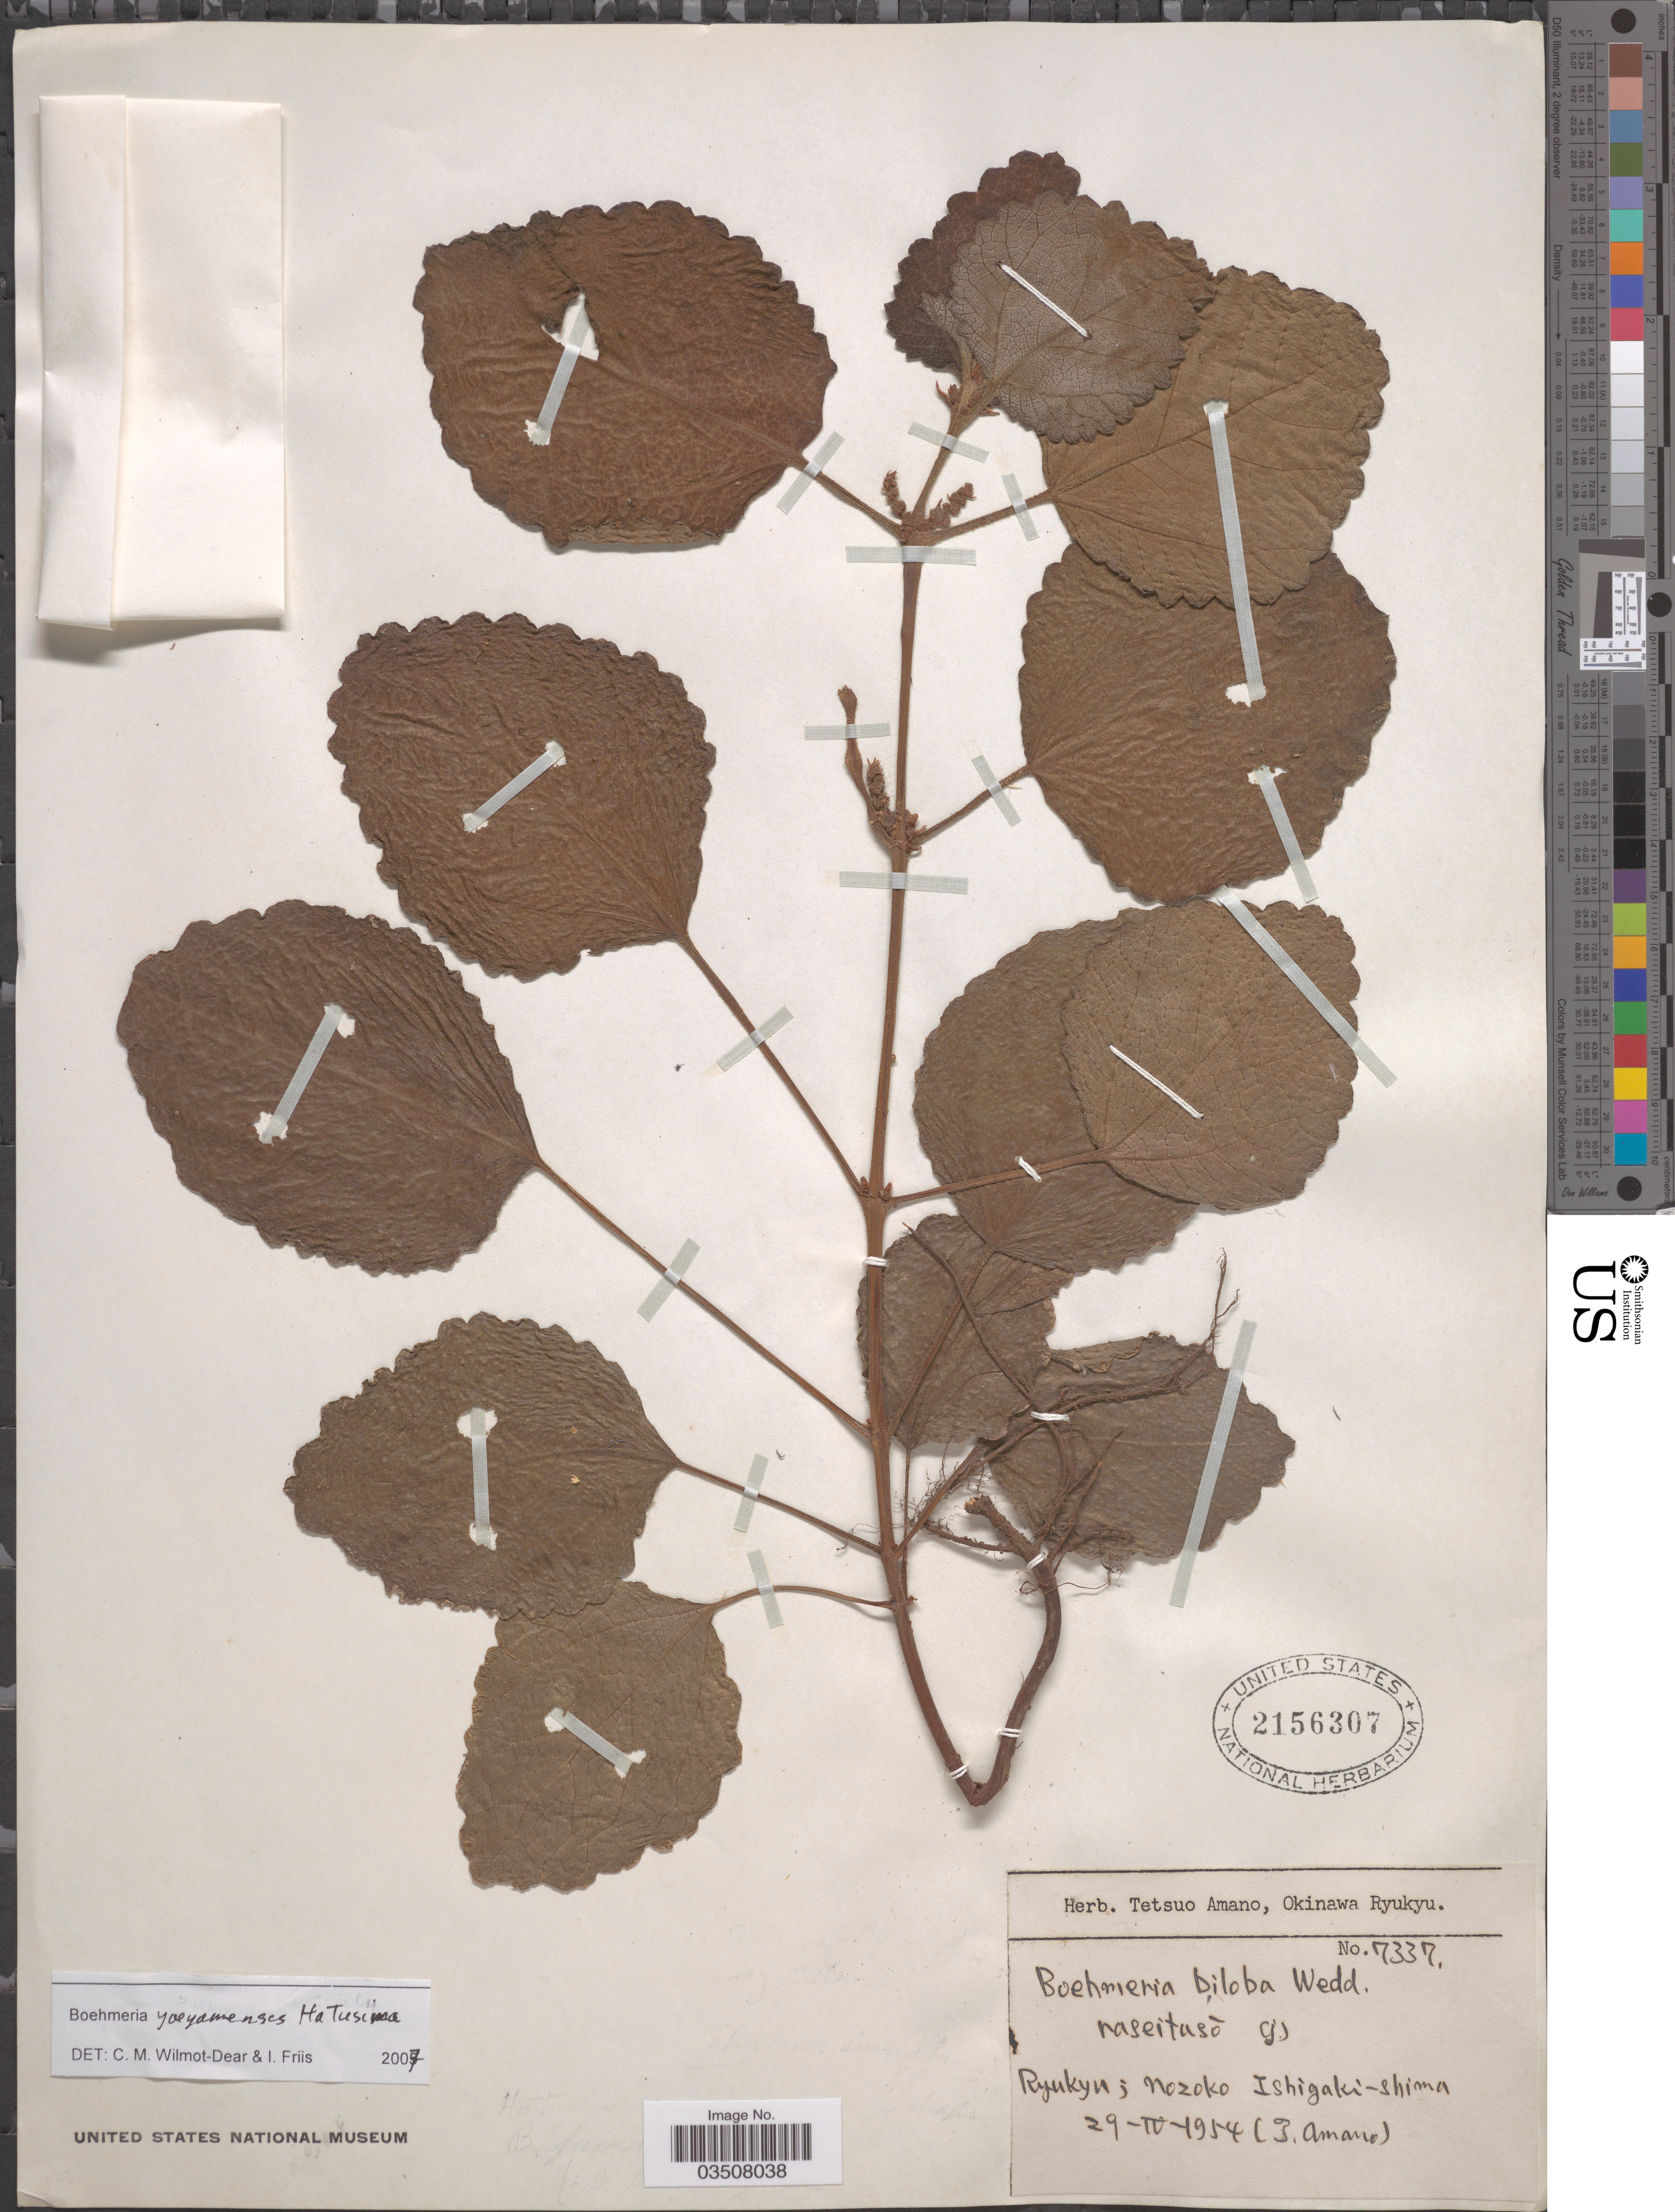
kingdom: Plantae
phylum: Tracheophyta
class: Magnoliopsida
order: Rosales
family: Urticaceae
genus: Boehmeria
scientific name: Boehmeria yaeyamensis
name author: Hatus.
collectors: T. Amano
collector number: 7337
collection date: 1954-04-29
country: Japan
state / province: Okinawa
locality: Ryukyu; Nozoko Ishigai-shima.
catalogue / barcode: US 2156307